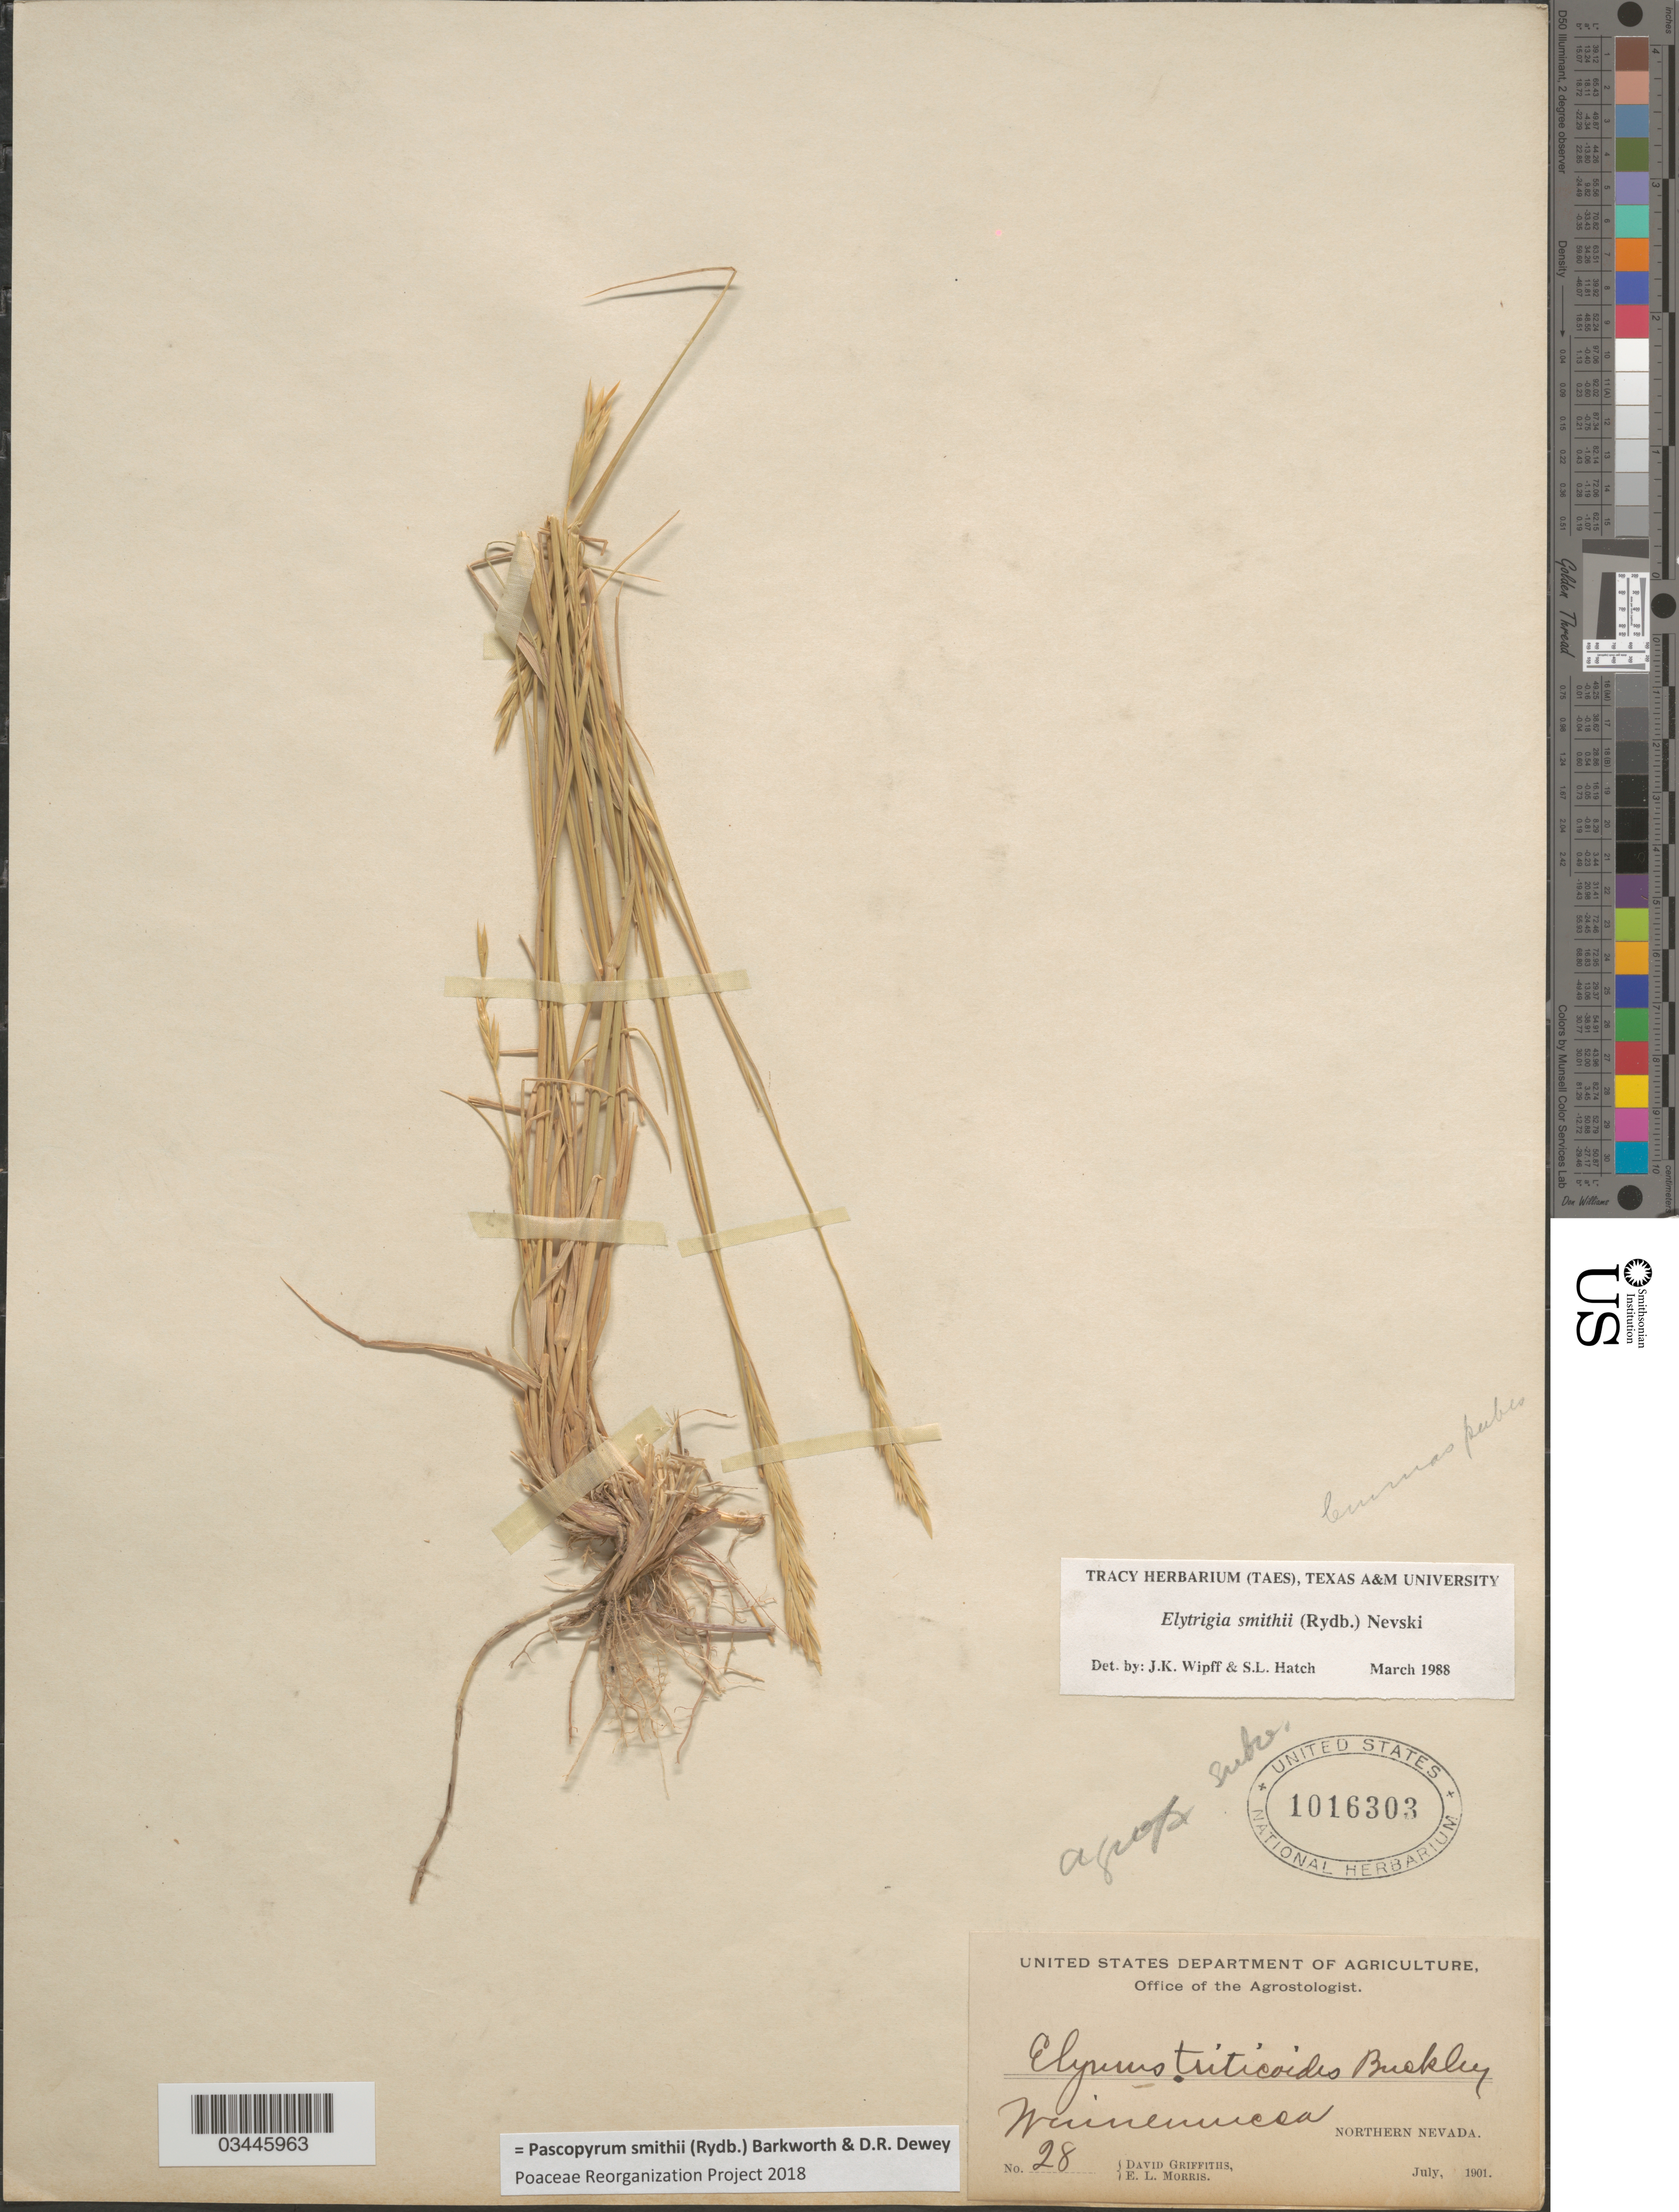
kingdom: Plantae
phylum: Tracheophyta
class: Liliopsida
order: Poales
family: Poaceae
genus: Pascopyrum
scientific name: Pascopyrum smithii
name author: (Rydb.) Barkworth & Dewey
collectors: D. Griffiths & E. Morris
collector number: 28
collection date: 1901-07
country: United States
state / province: Nevada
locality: Winnemucca. Northern Nevada.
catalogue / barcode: US 1016303